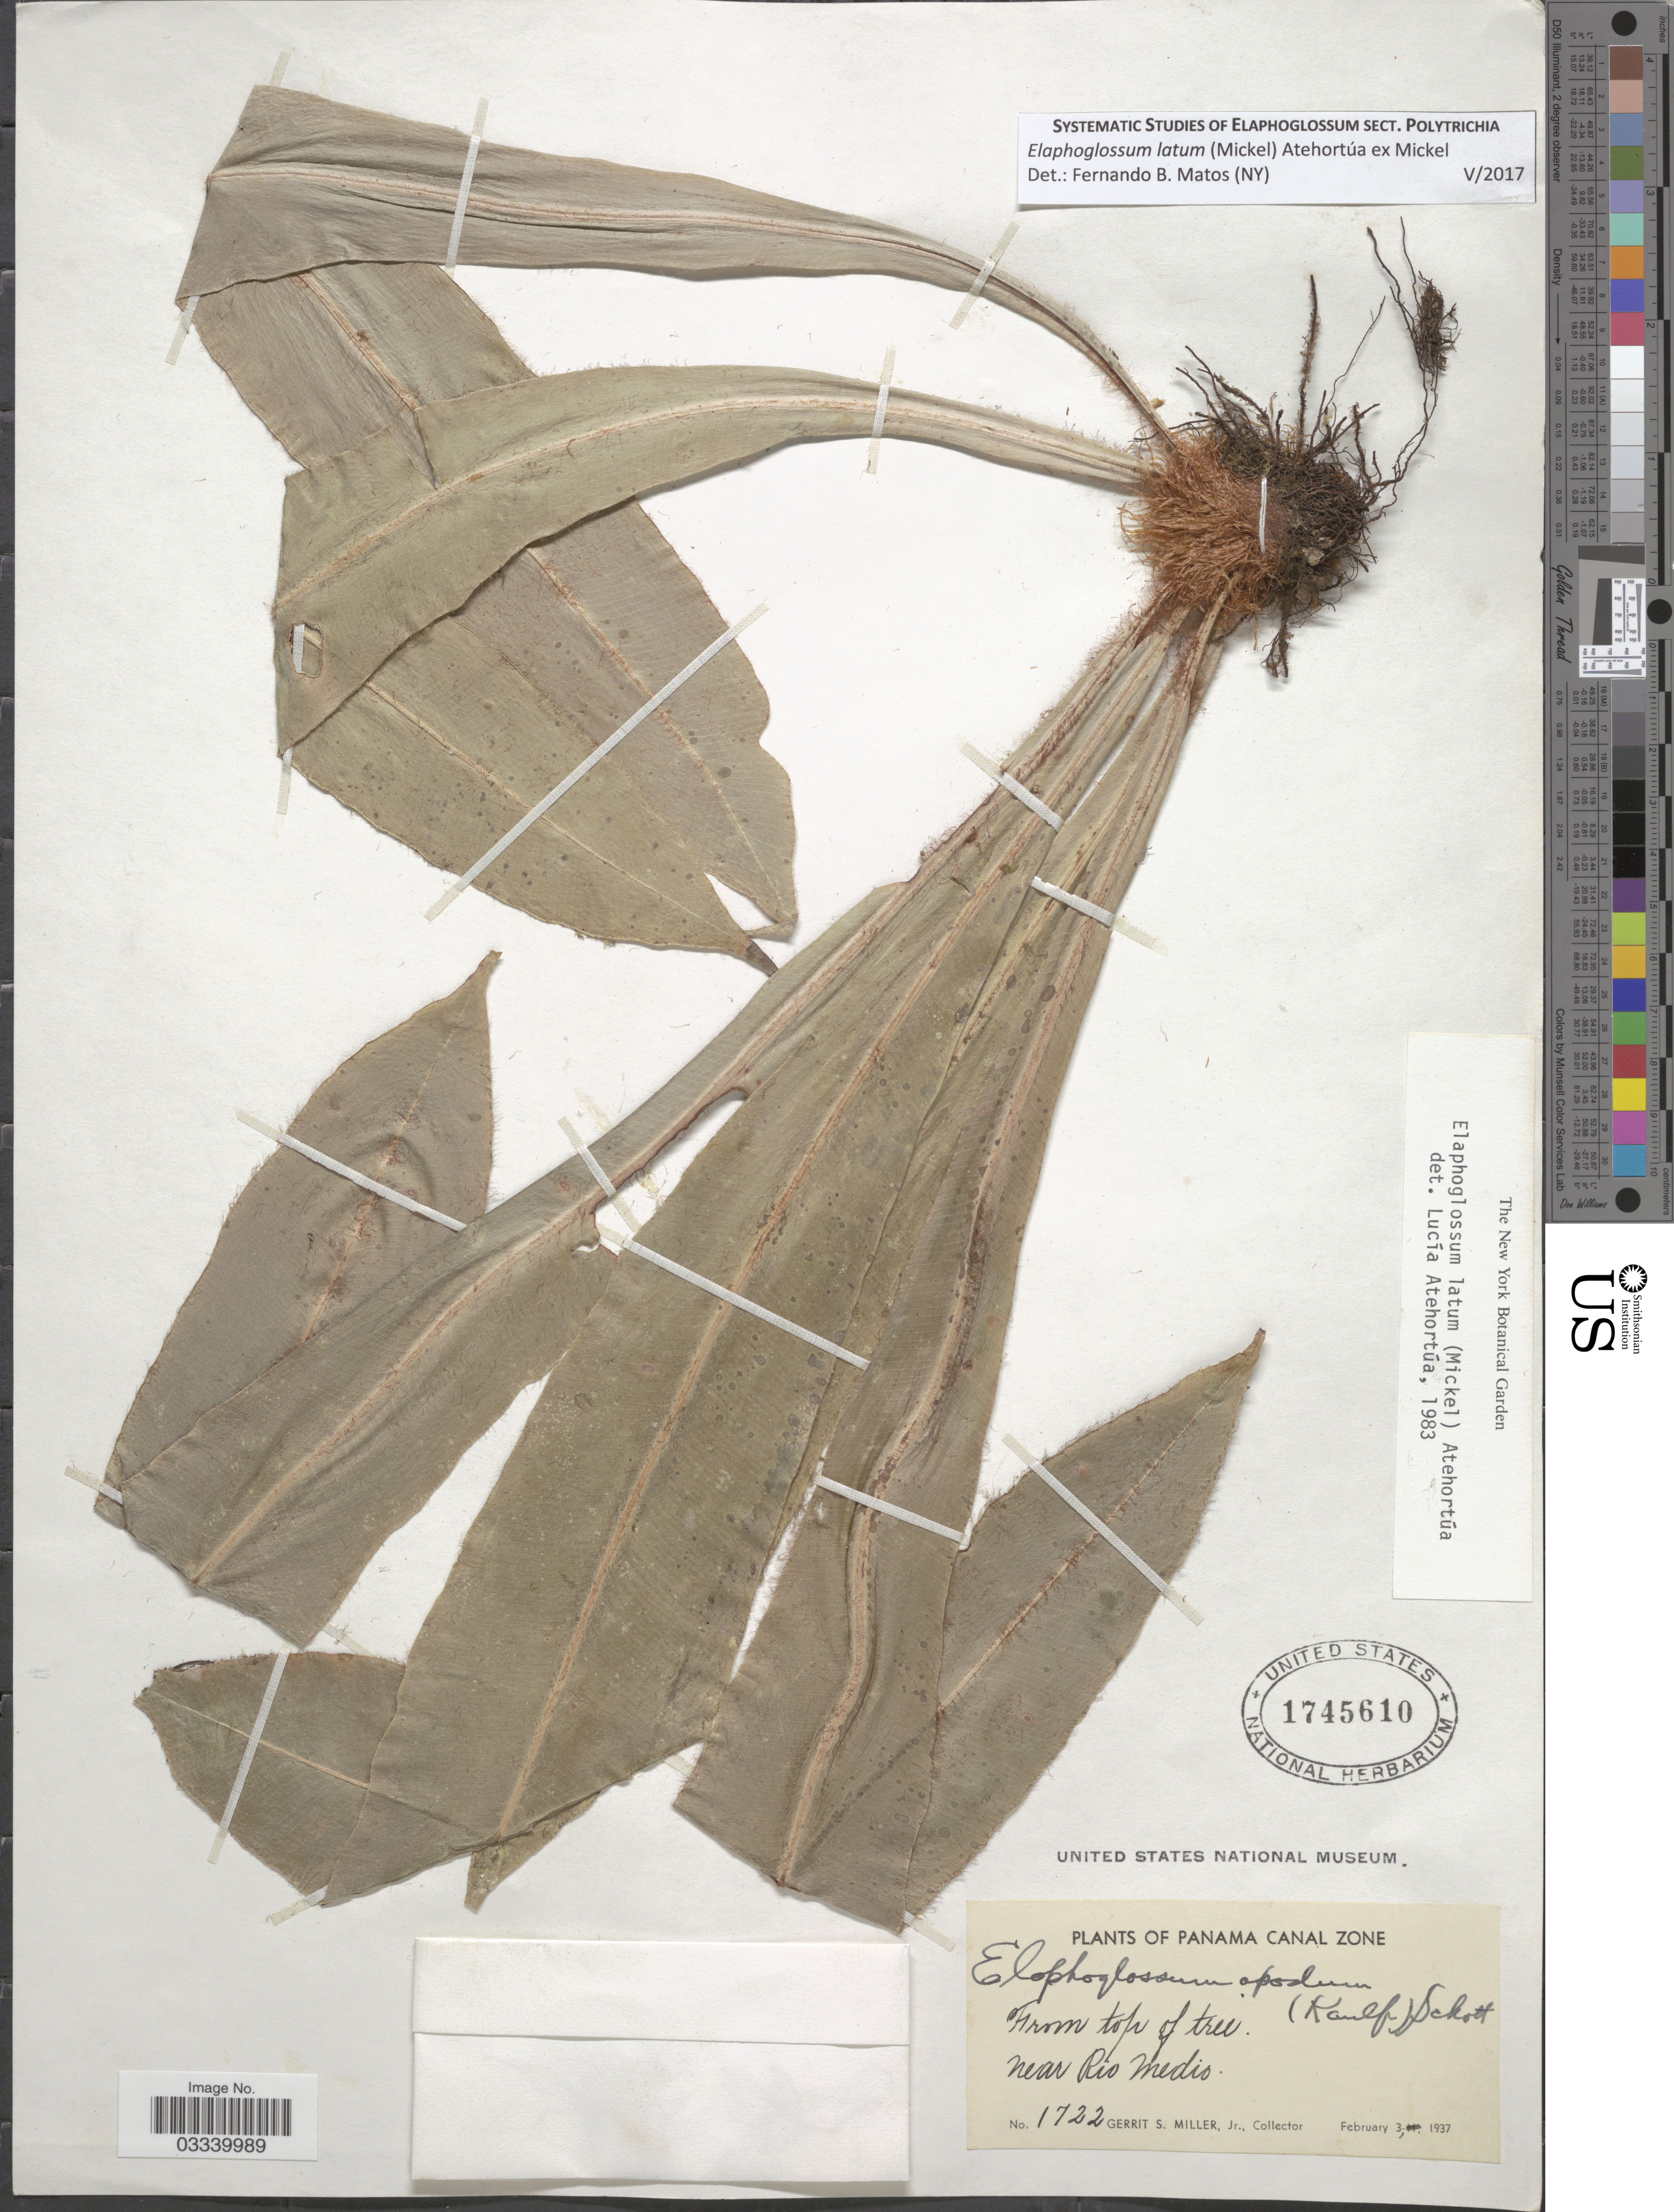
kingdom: Plantae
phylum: Tracheophyta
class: Polypodiopsida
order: Polypodiales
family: Dryopteridaceae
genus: Elaphoglossum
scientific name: Elaphoglossum latum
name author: (Mickel) Atehortúa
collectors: G. S. Miller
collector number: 1722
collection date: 1937-02-03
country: Panama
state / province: Colón / Panamá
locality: The Panama Canal Zone. Near Rio Medio.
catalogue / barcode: US 1745610